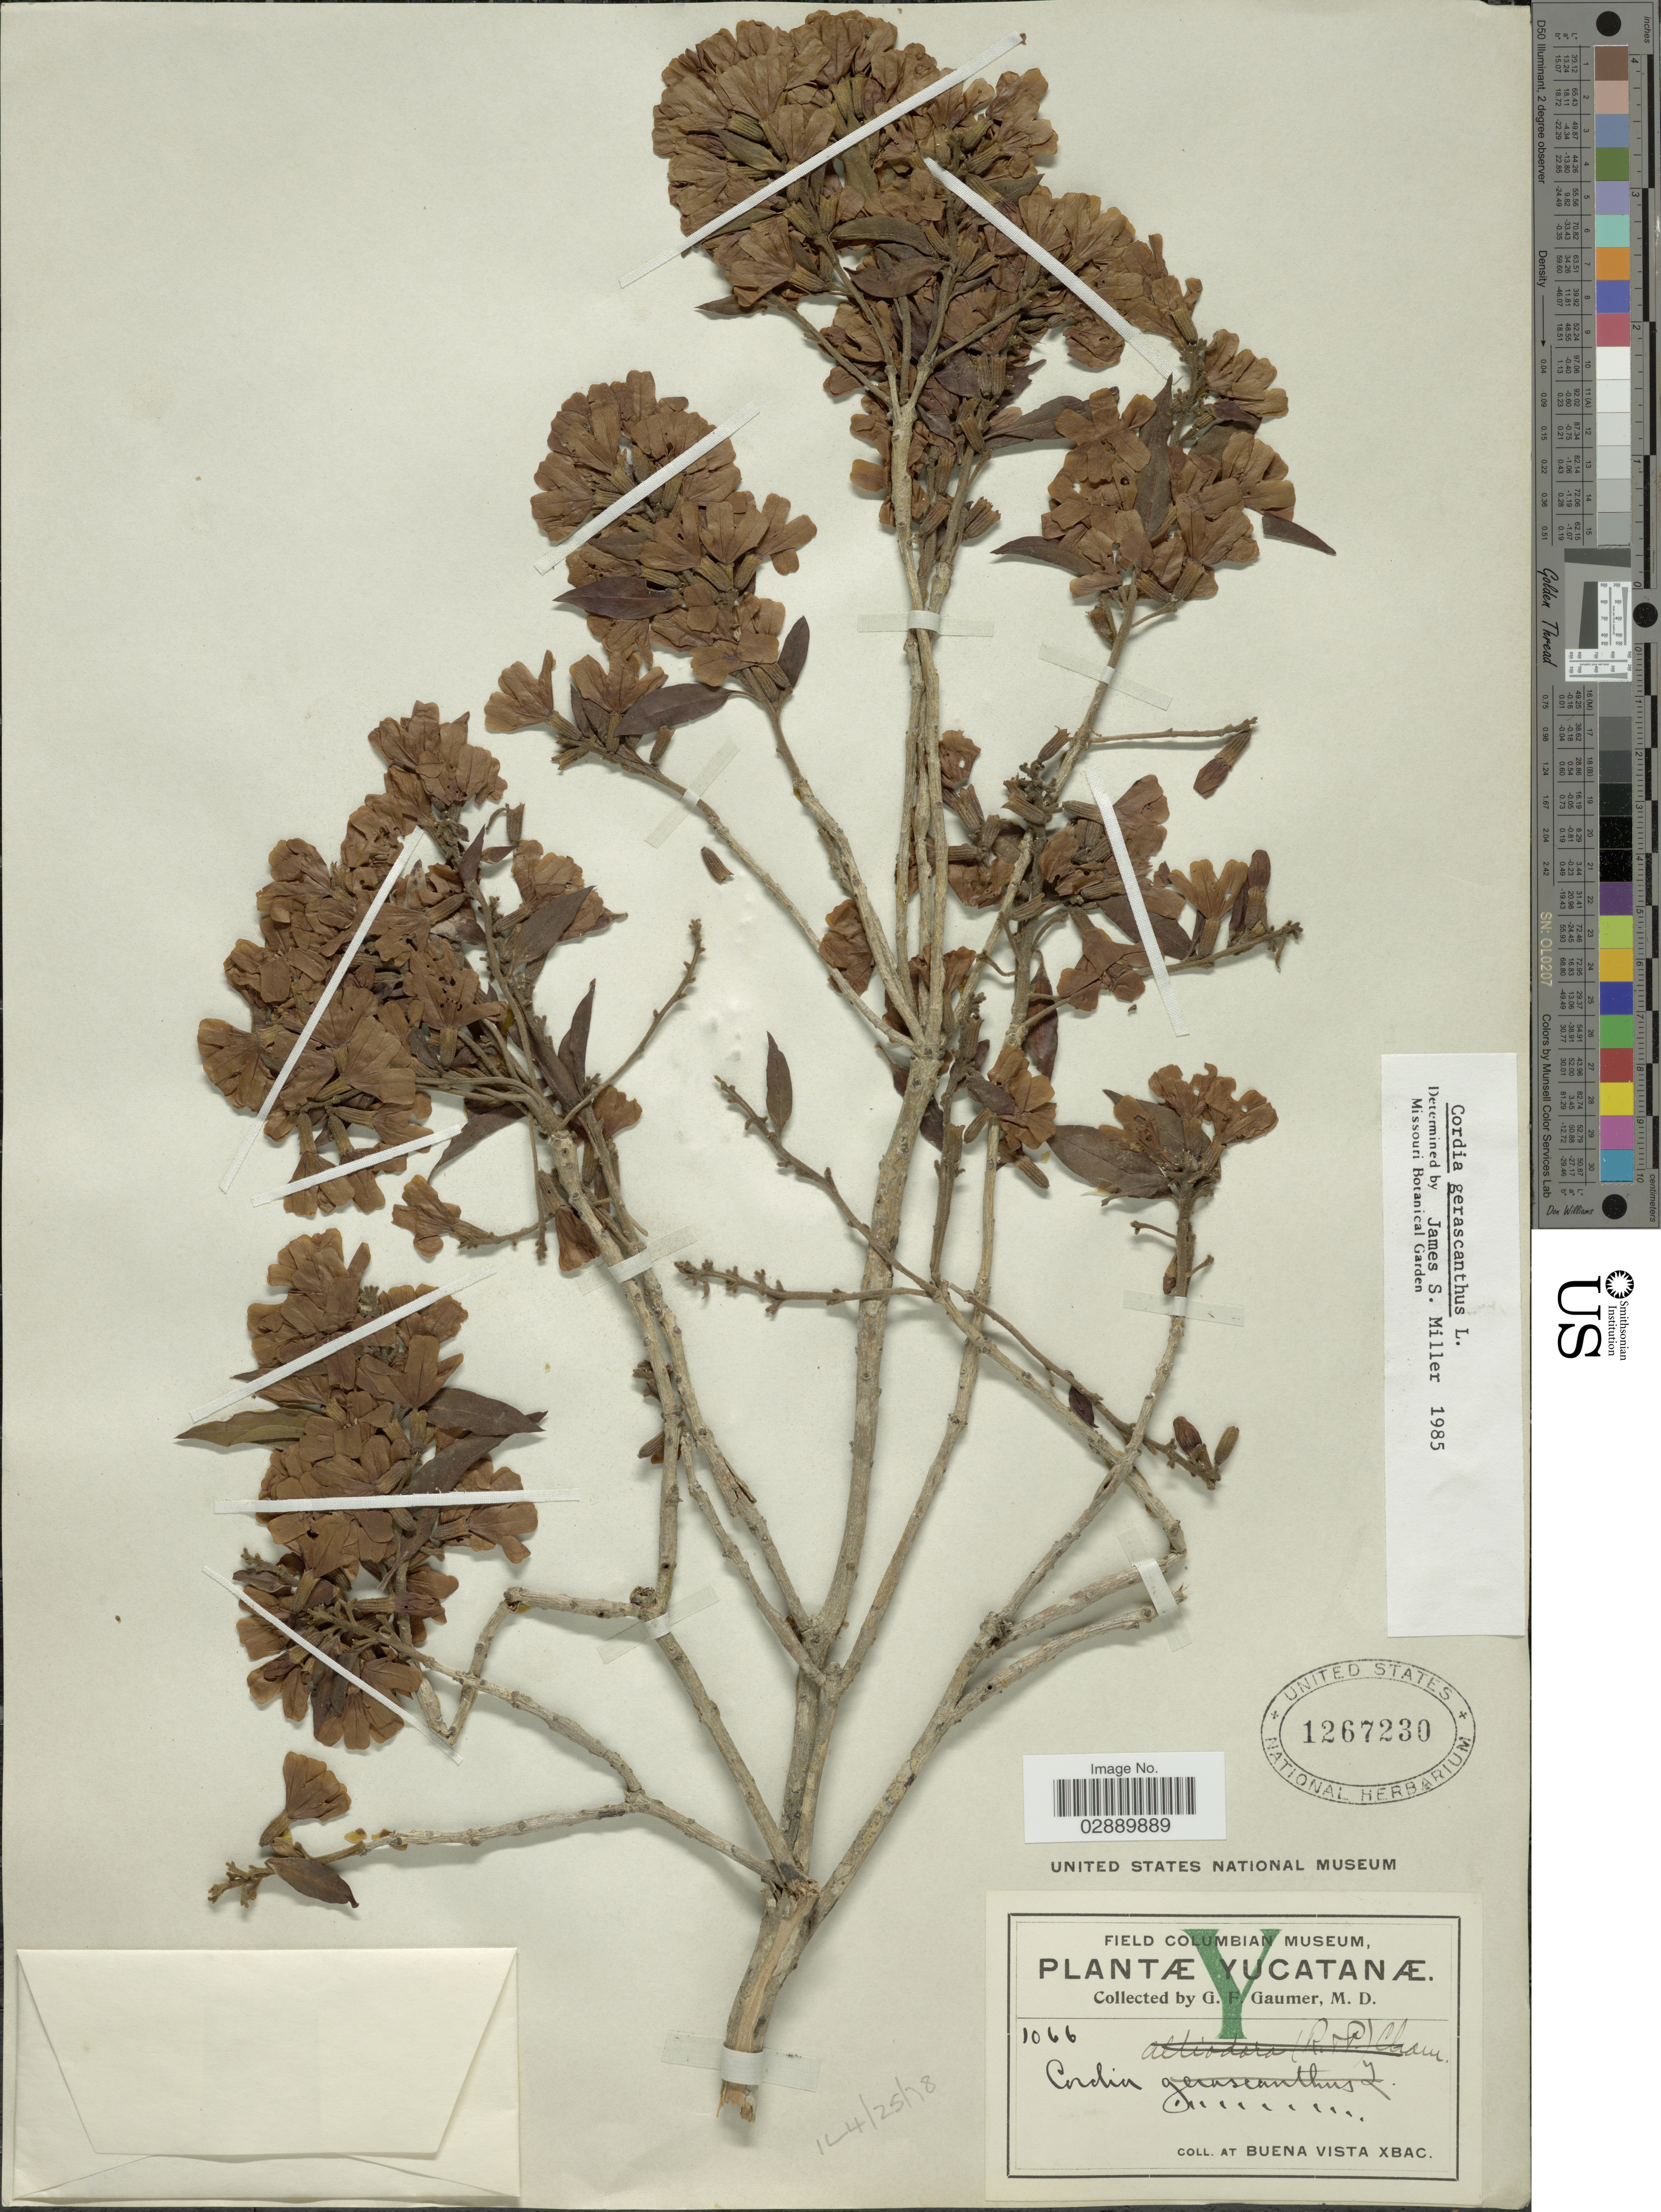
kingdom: Plantae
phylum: Tracheophyta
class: Magnoliopsida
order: Boraginales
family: Cordiaceae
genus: Cordia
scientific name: Cordia gerascanthus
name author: L.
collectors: G. F. Gaumer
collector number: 1066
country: Mexico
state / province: Yucatán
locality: At Buena Vista Xbac.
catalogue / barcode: US 1267230